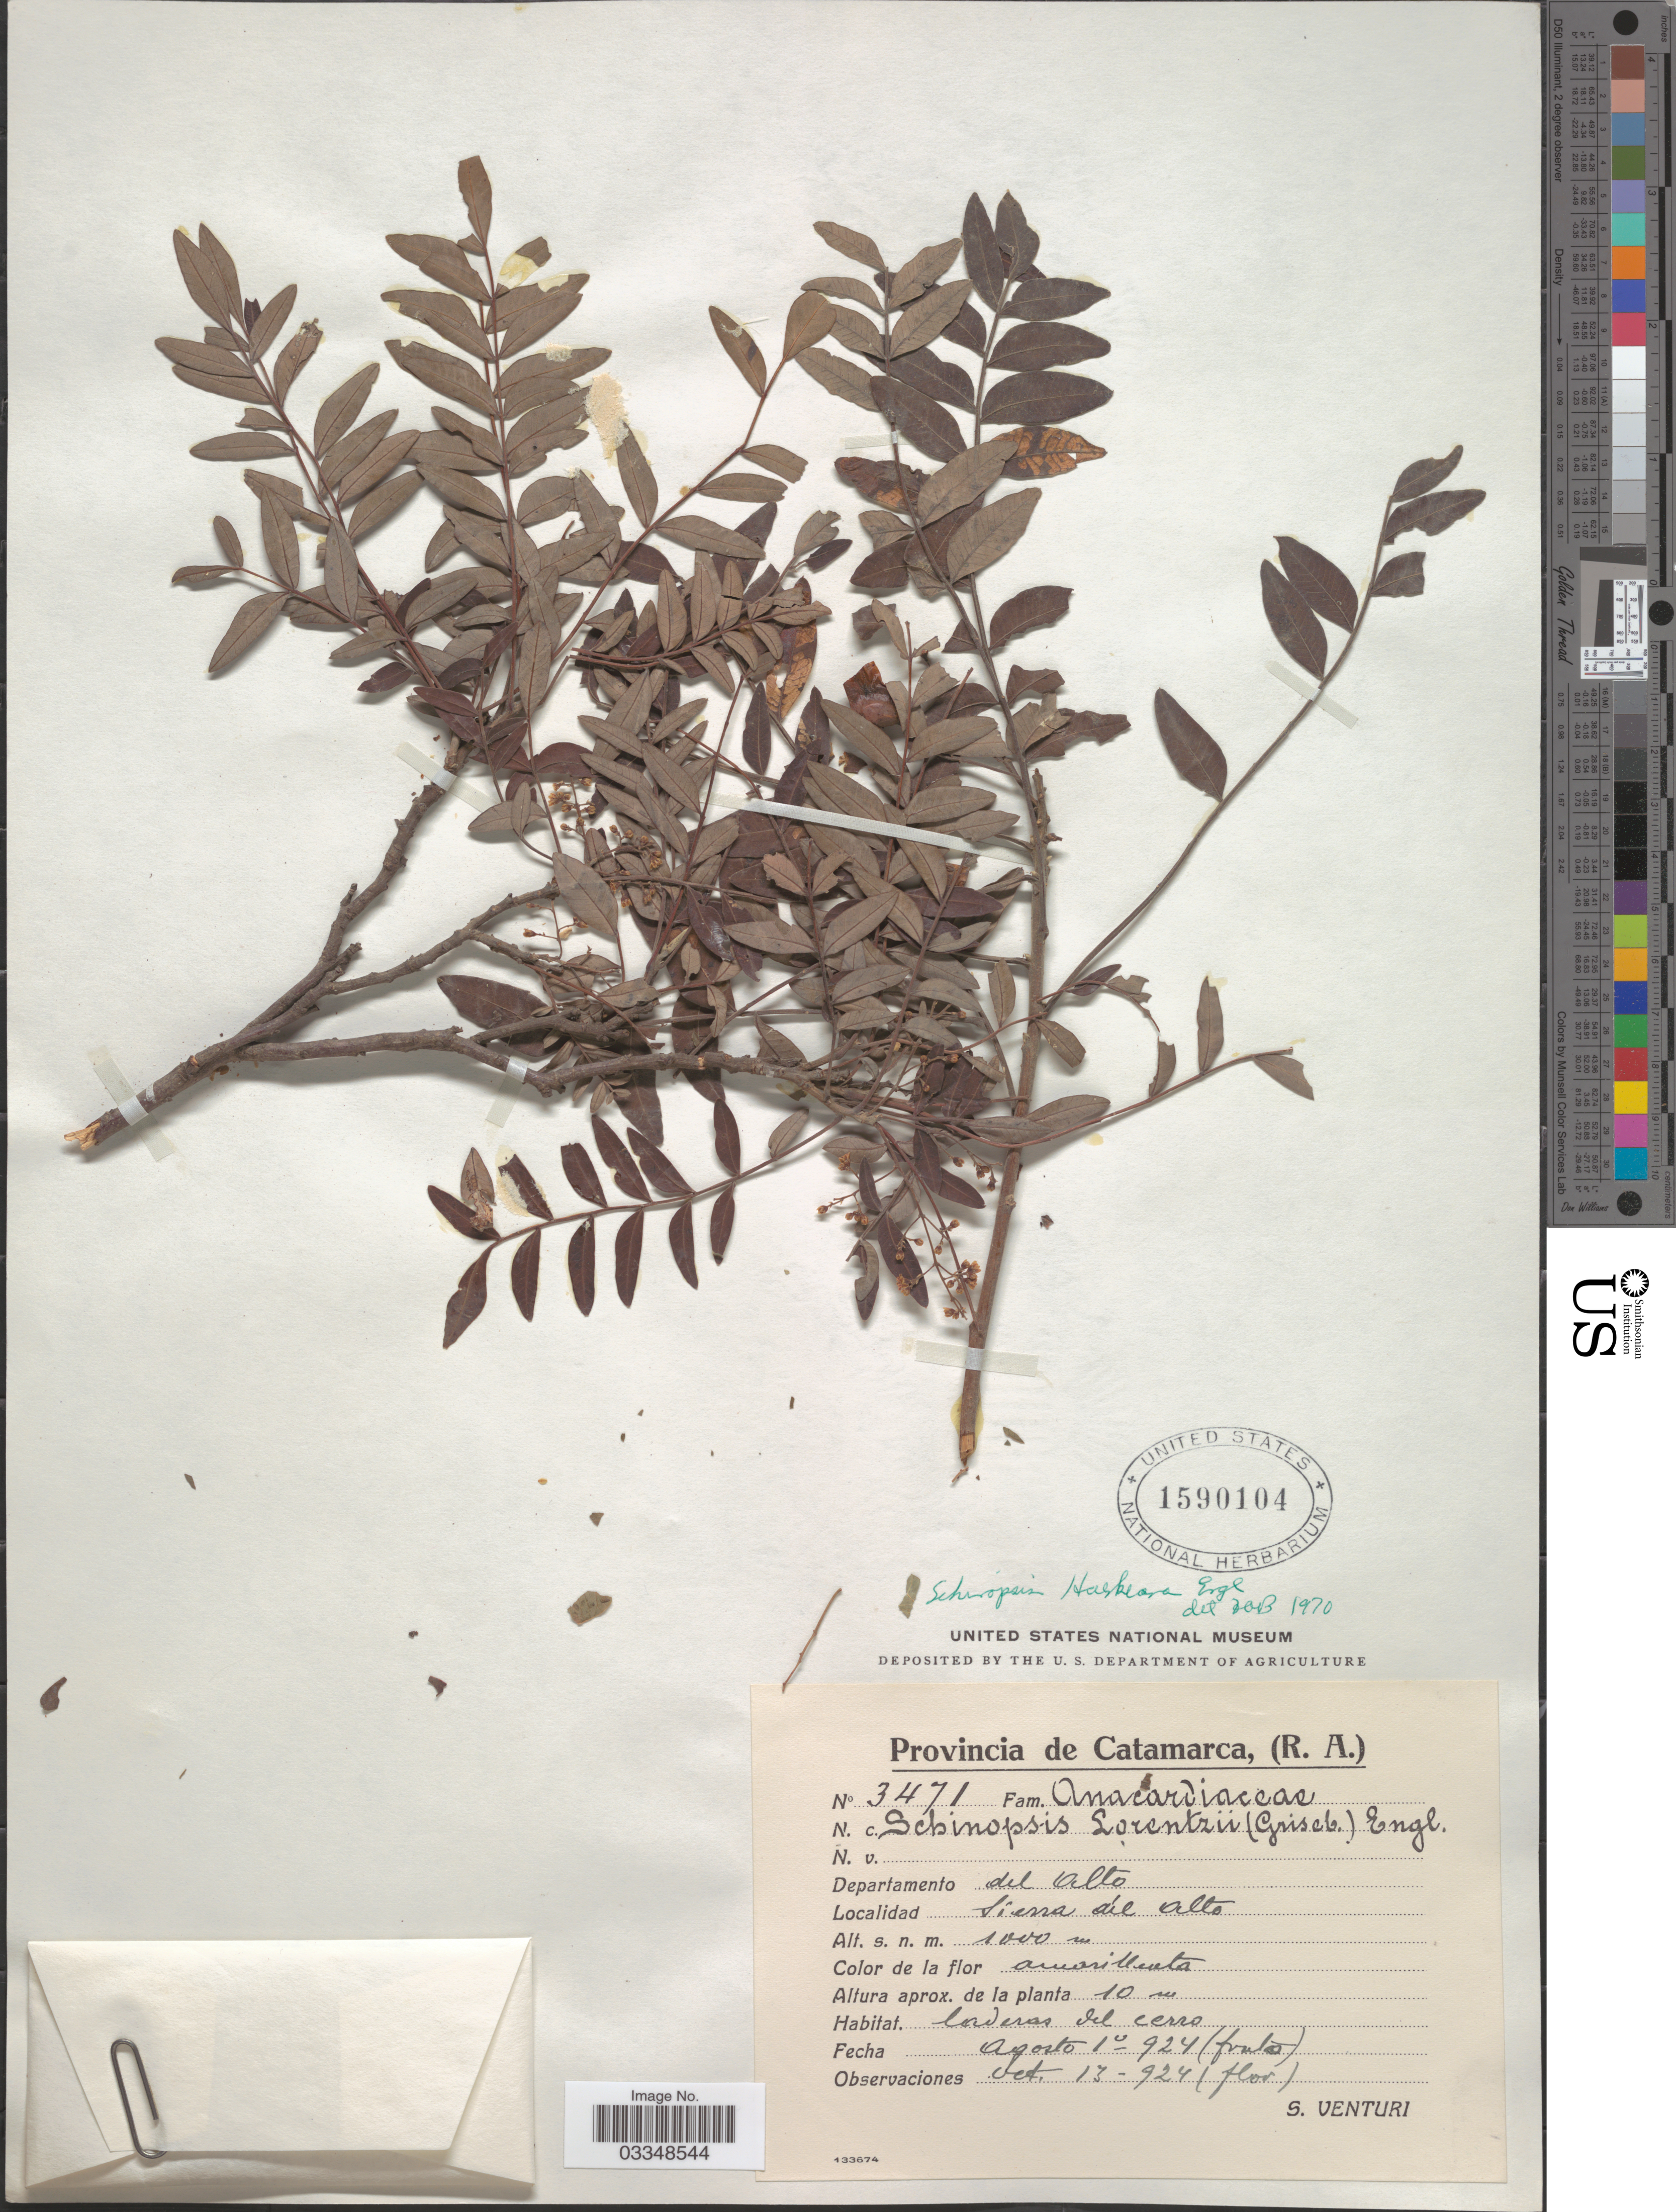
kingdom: Plantae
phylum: Tracheophyta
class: Magnoliopsida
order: Sapindales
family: Anacardiaceae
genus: Schinopsis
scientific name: Schinopsis haenkeana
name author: Engl.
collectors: S. Venturi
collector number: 3471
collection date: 1924-08-01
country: Argentina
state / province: Catamarca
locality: Departamento del Alto, Sierra del Alto.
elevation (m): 1000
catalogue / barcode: US 1590104